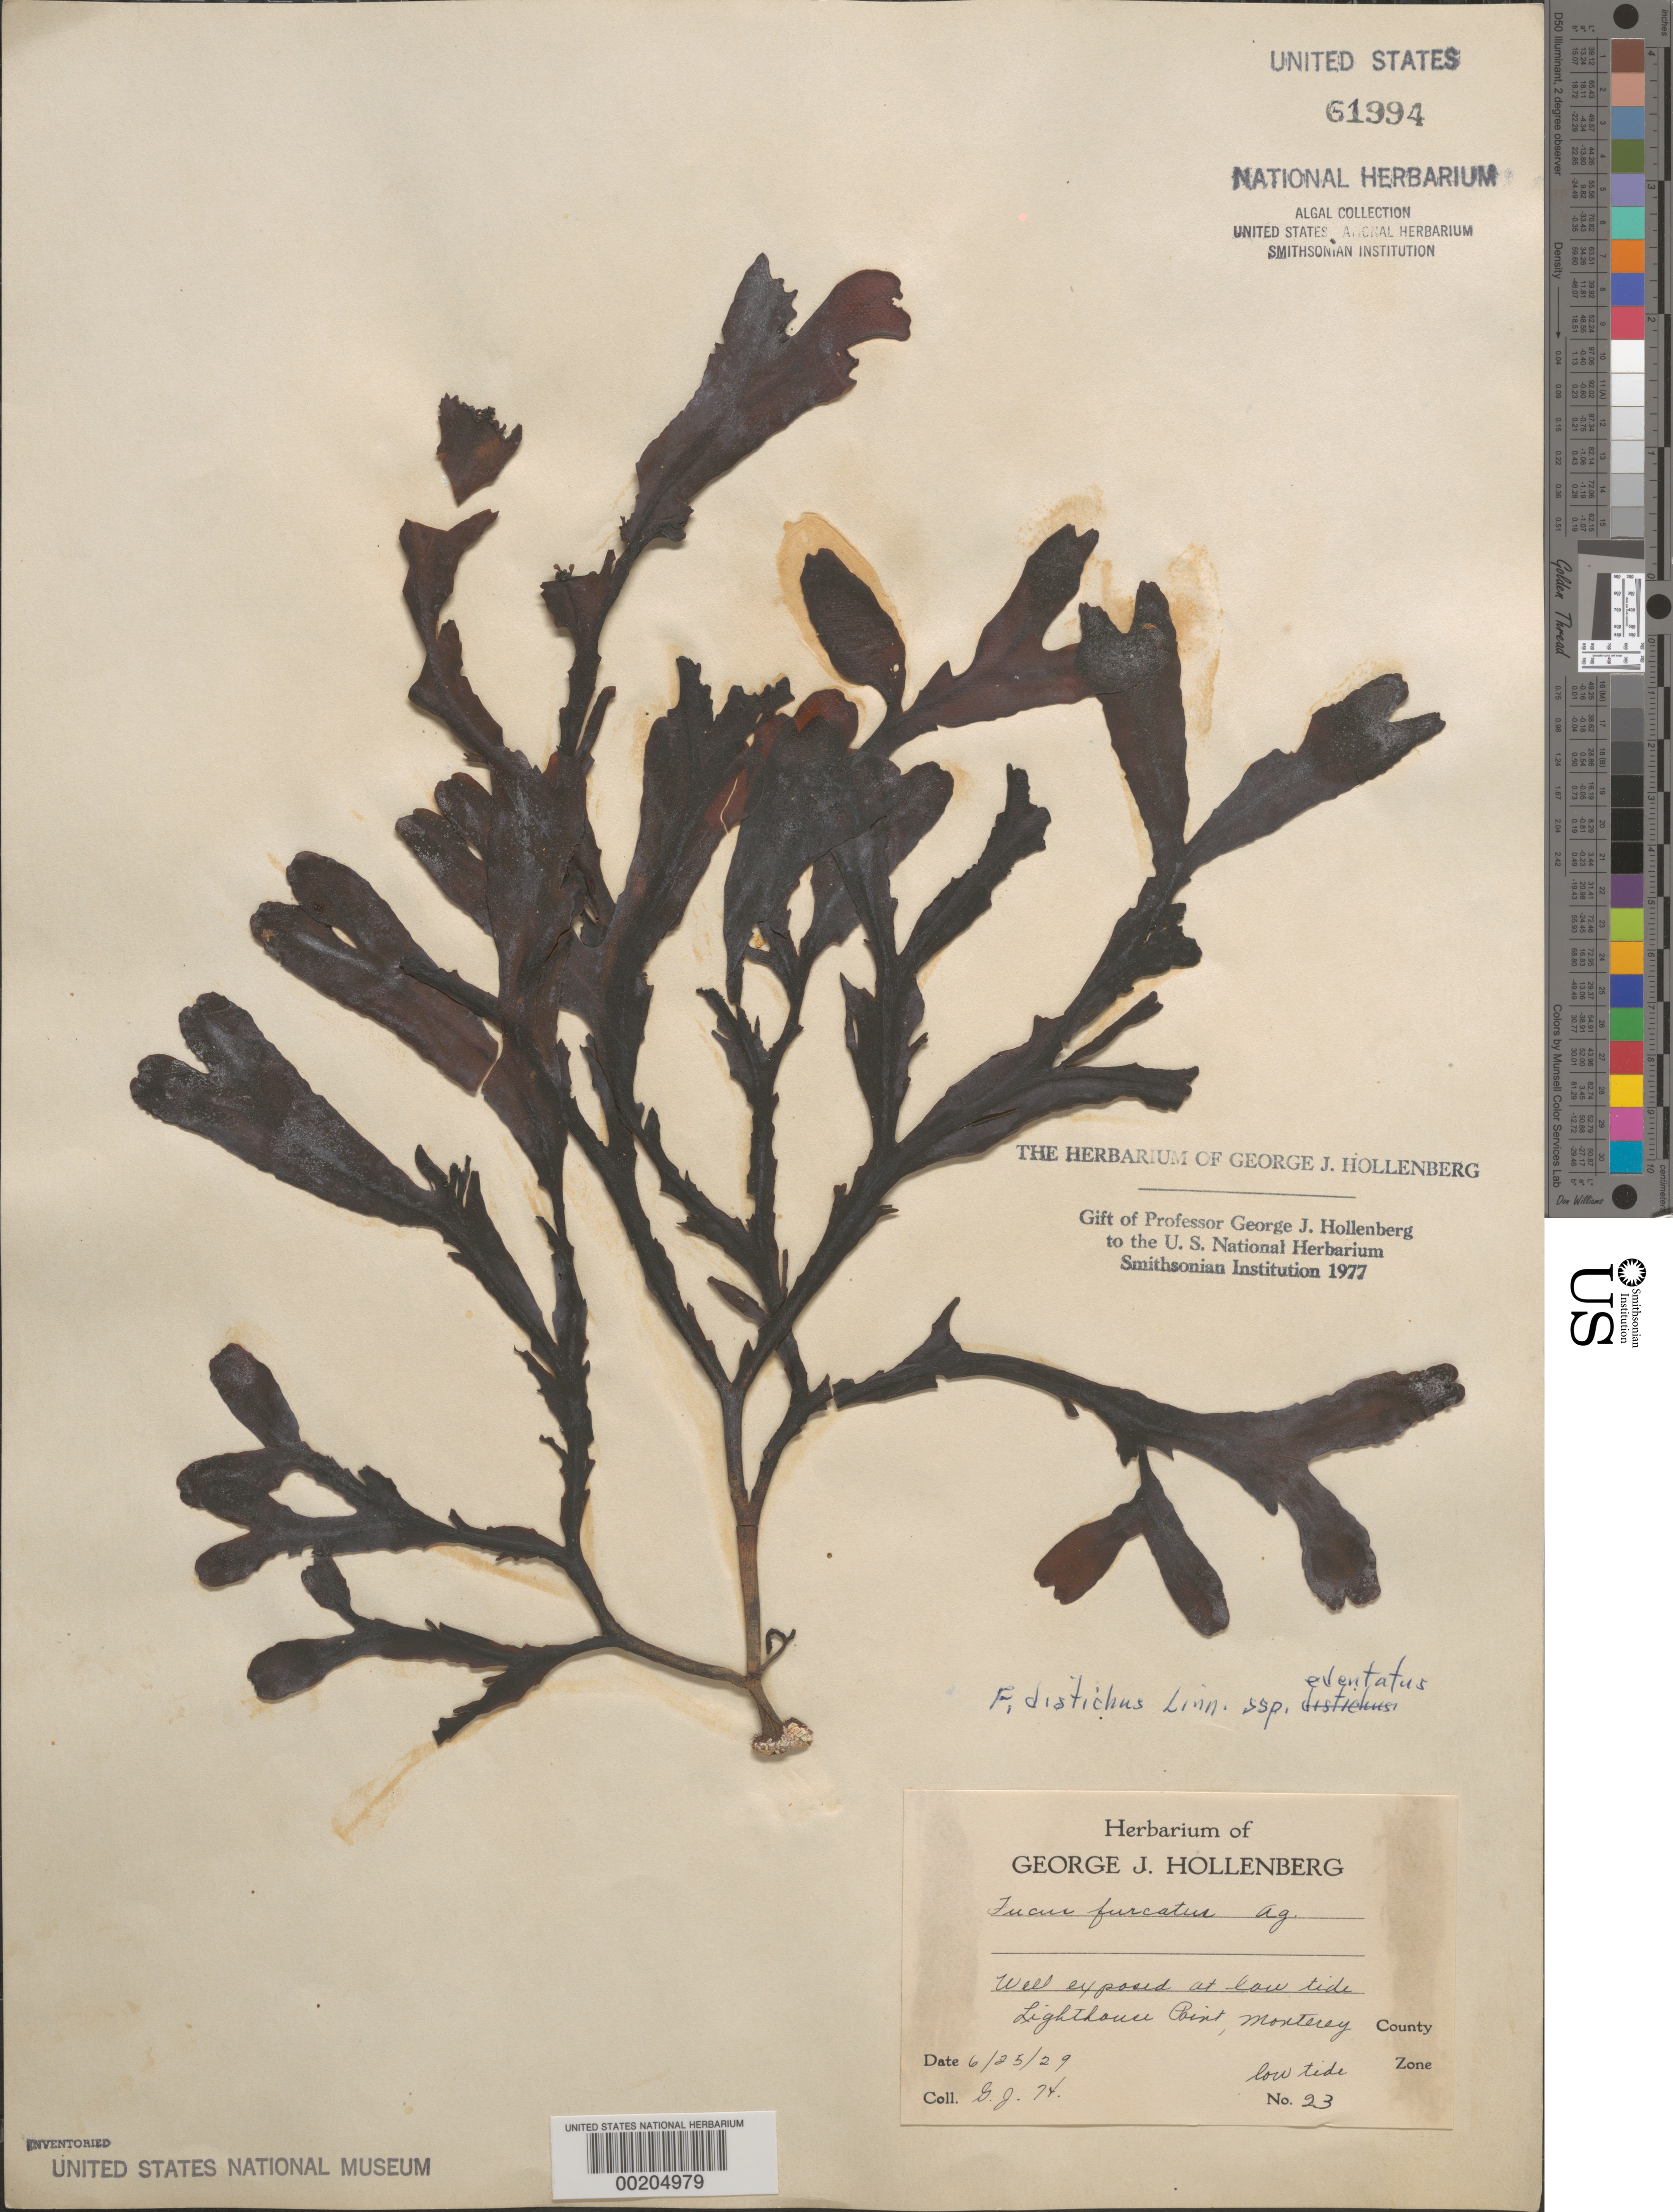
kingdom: Chromista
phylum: Ochrophyta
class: Phaeophyceae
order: Fucales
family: Fucaceae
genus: Fucus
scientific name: Fucus distichus subsp. edentatus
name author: (Bach. Pyl.) H.T. Powell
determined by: Hollenberg, George J.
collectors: G. Hollenberg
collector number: GJH 23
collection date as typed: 25 Jun 1929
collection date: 1929-06-25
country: United States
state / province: California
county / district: Monterey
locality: Lighthouse Point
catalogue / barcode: US 61994